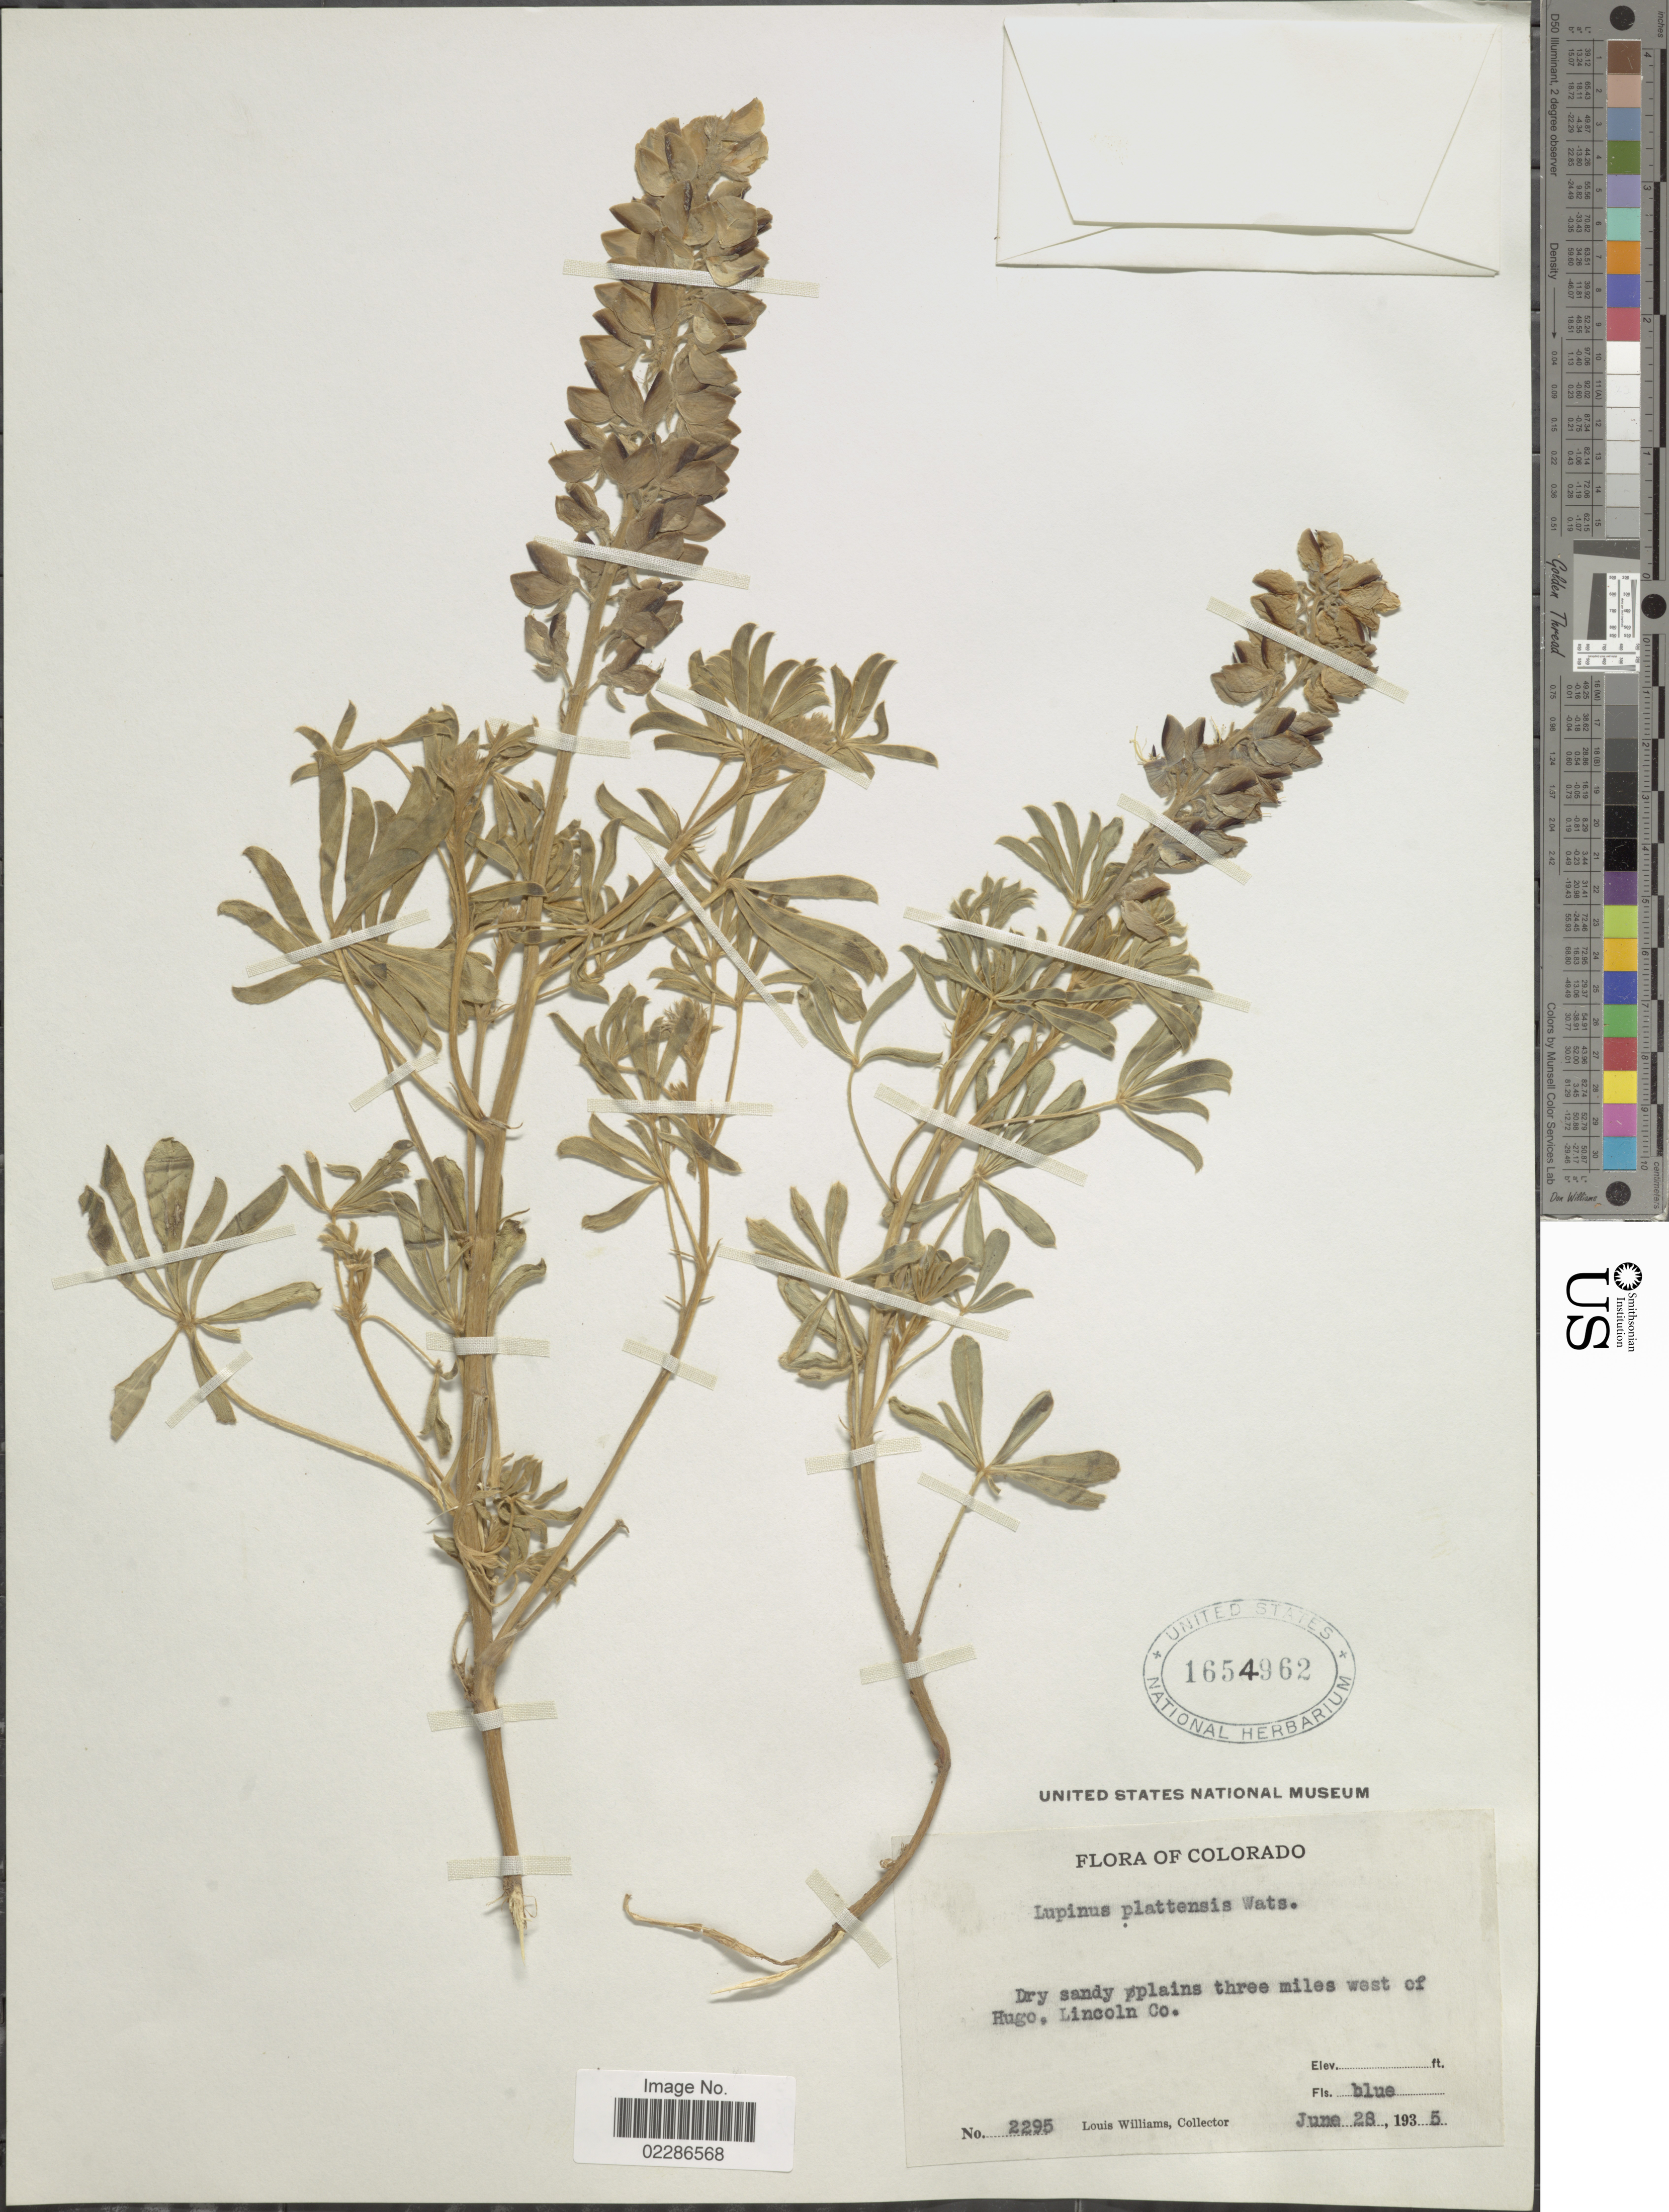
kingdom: Plantae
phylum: Tracheophyta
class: Magnoliopsida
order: Fabales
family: Fabaceae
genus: Lupinus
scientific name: Lupinus plattensis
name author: S. Watson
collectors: L. G. Williams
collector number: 2295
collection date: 1935-06-28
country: United States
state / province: Colorado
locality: Dry sandy plains three miles west of Hugo, Lincoln Co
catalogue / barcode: US 1654962